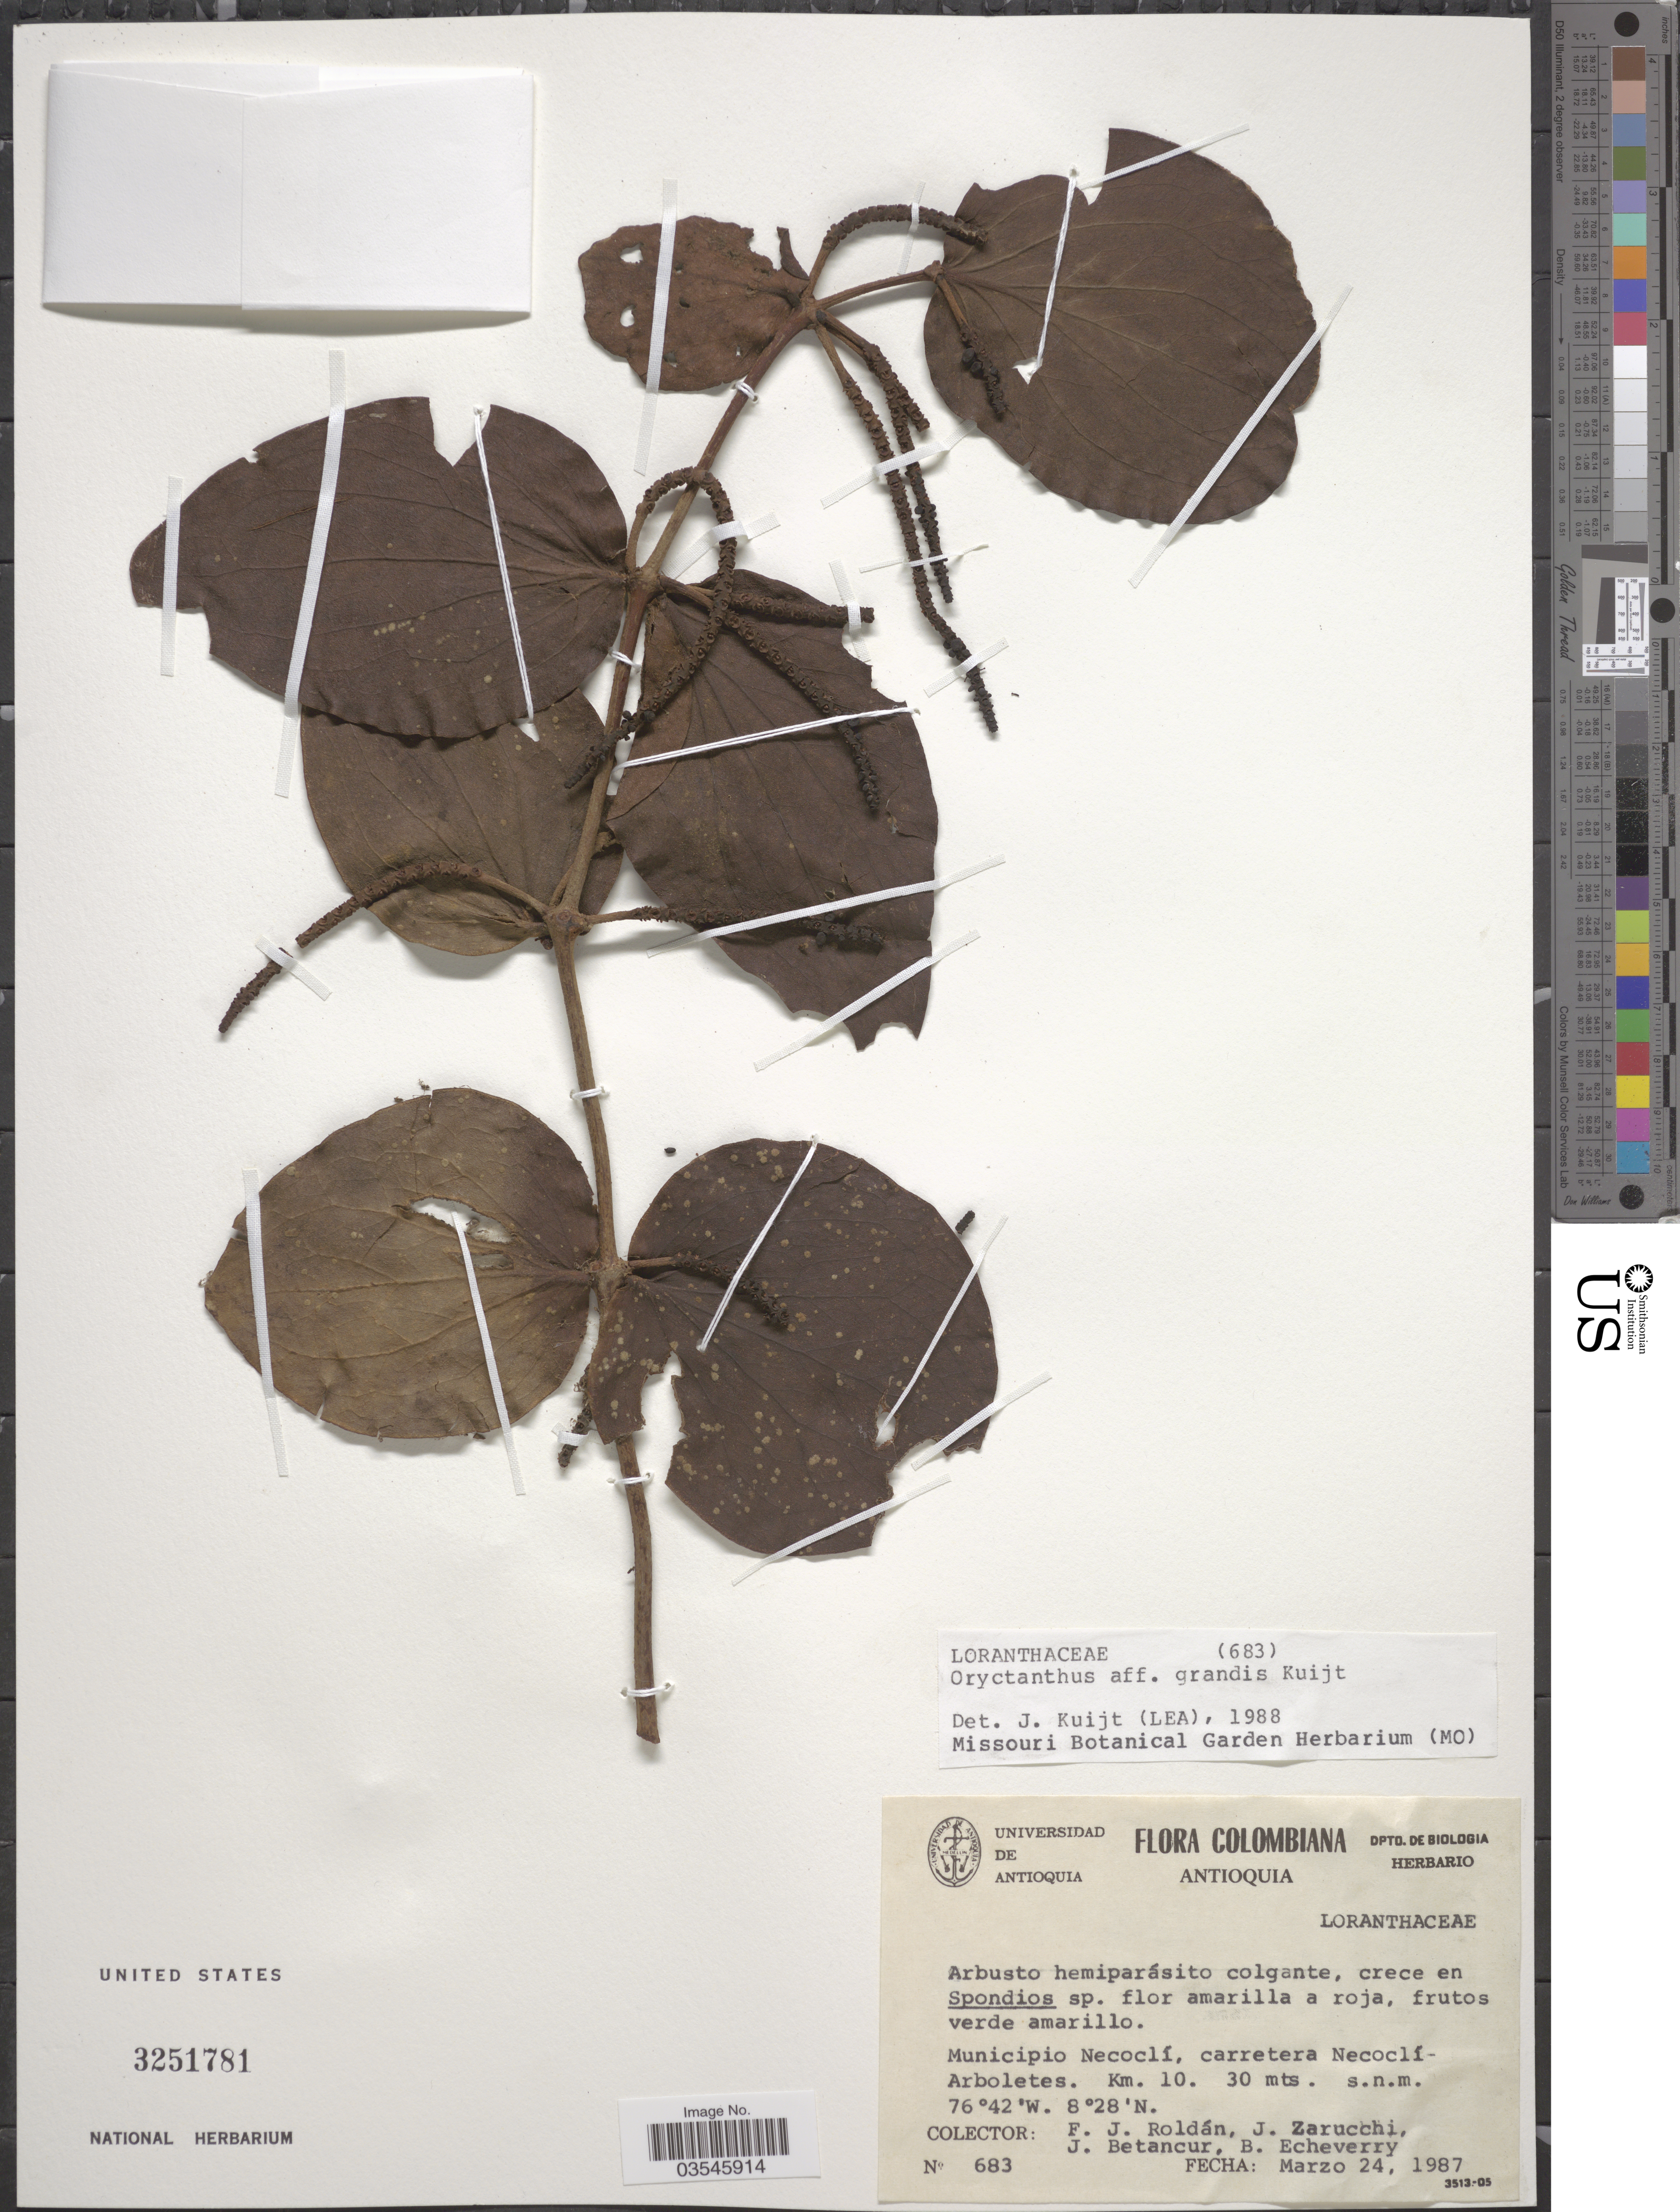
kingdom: Plantae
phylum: Tracheophyta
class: Magnoliopsida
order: Santalales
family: Loranthaceae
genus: Oryctanthus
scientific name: Oryctanthus occidentalis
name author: (L.) Eichler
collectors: F. J. Roldán, J. L. Zarucchi, J. Betancur & B. Echeverry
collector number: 683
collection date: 1987-03-24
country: Colombia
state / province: Antioquia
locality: Municipio Necoclí, carretera Necoclí-Arboletes. Km. 10.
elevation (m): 30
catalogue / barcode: US 3251781